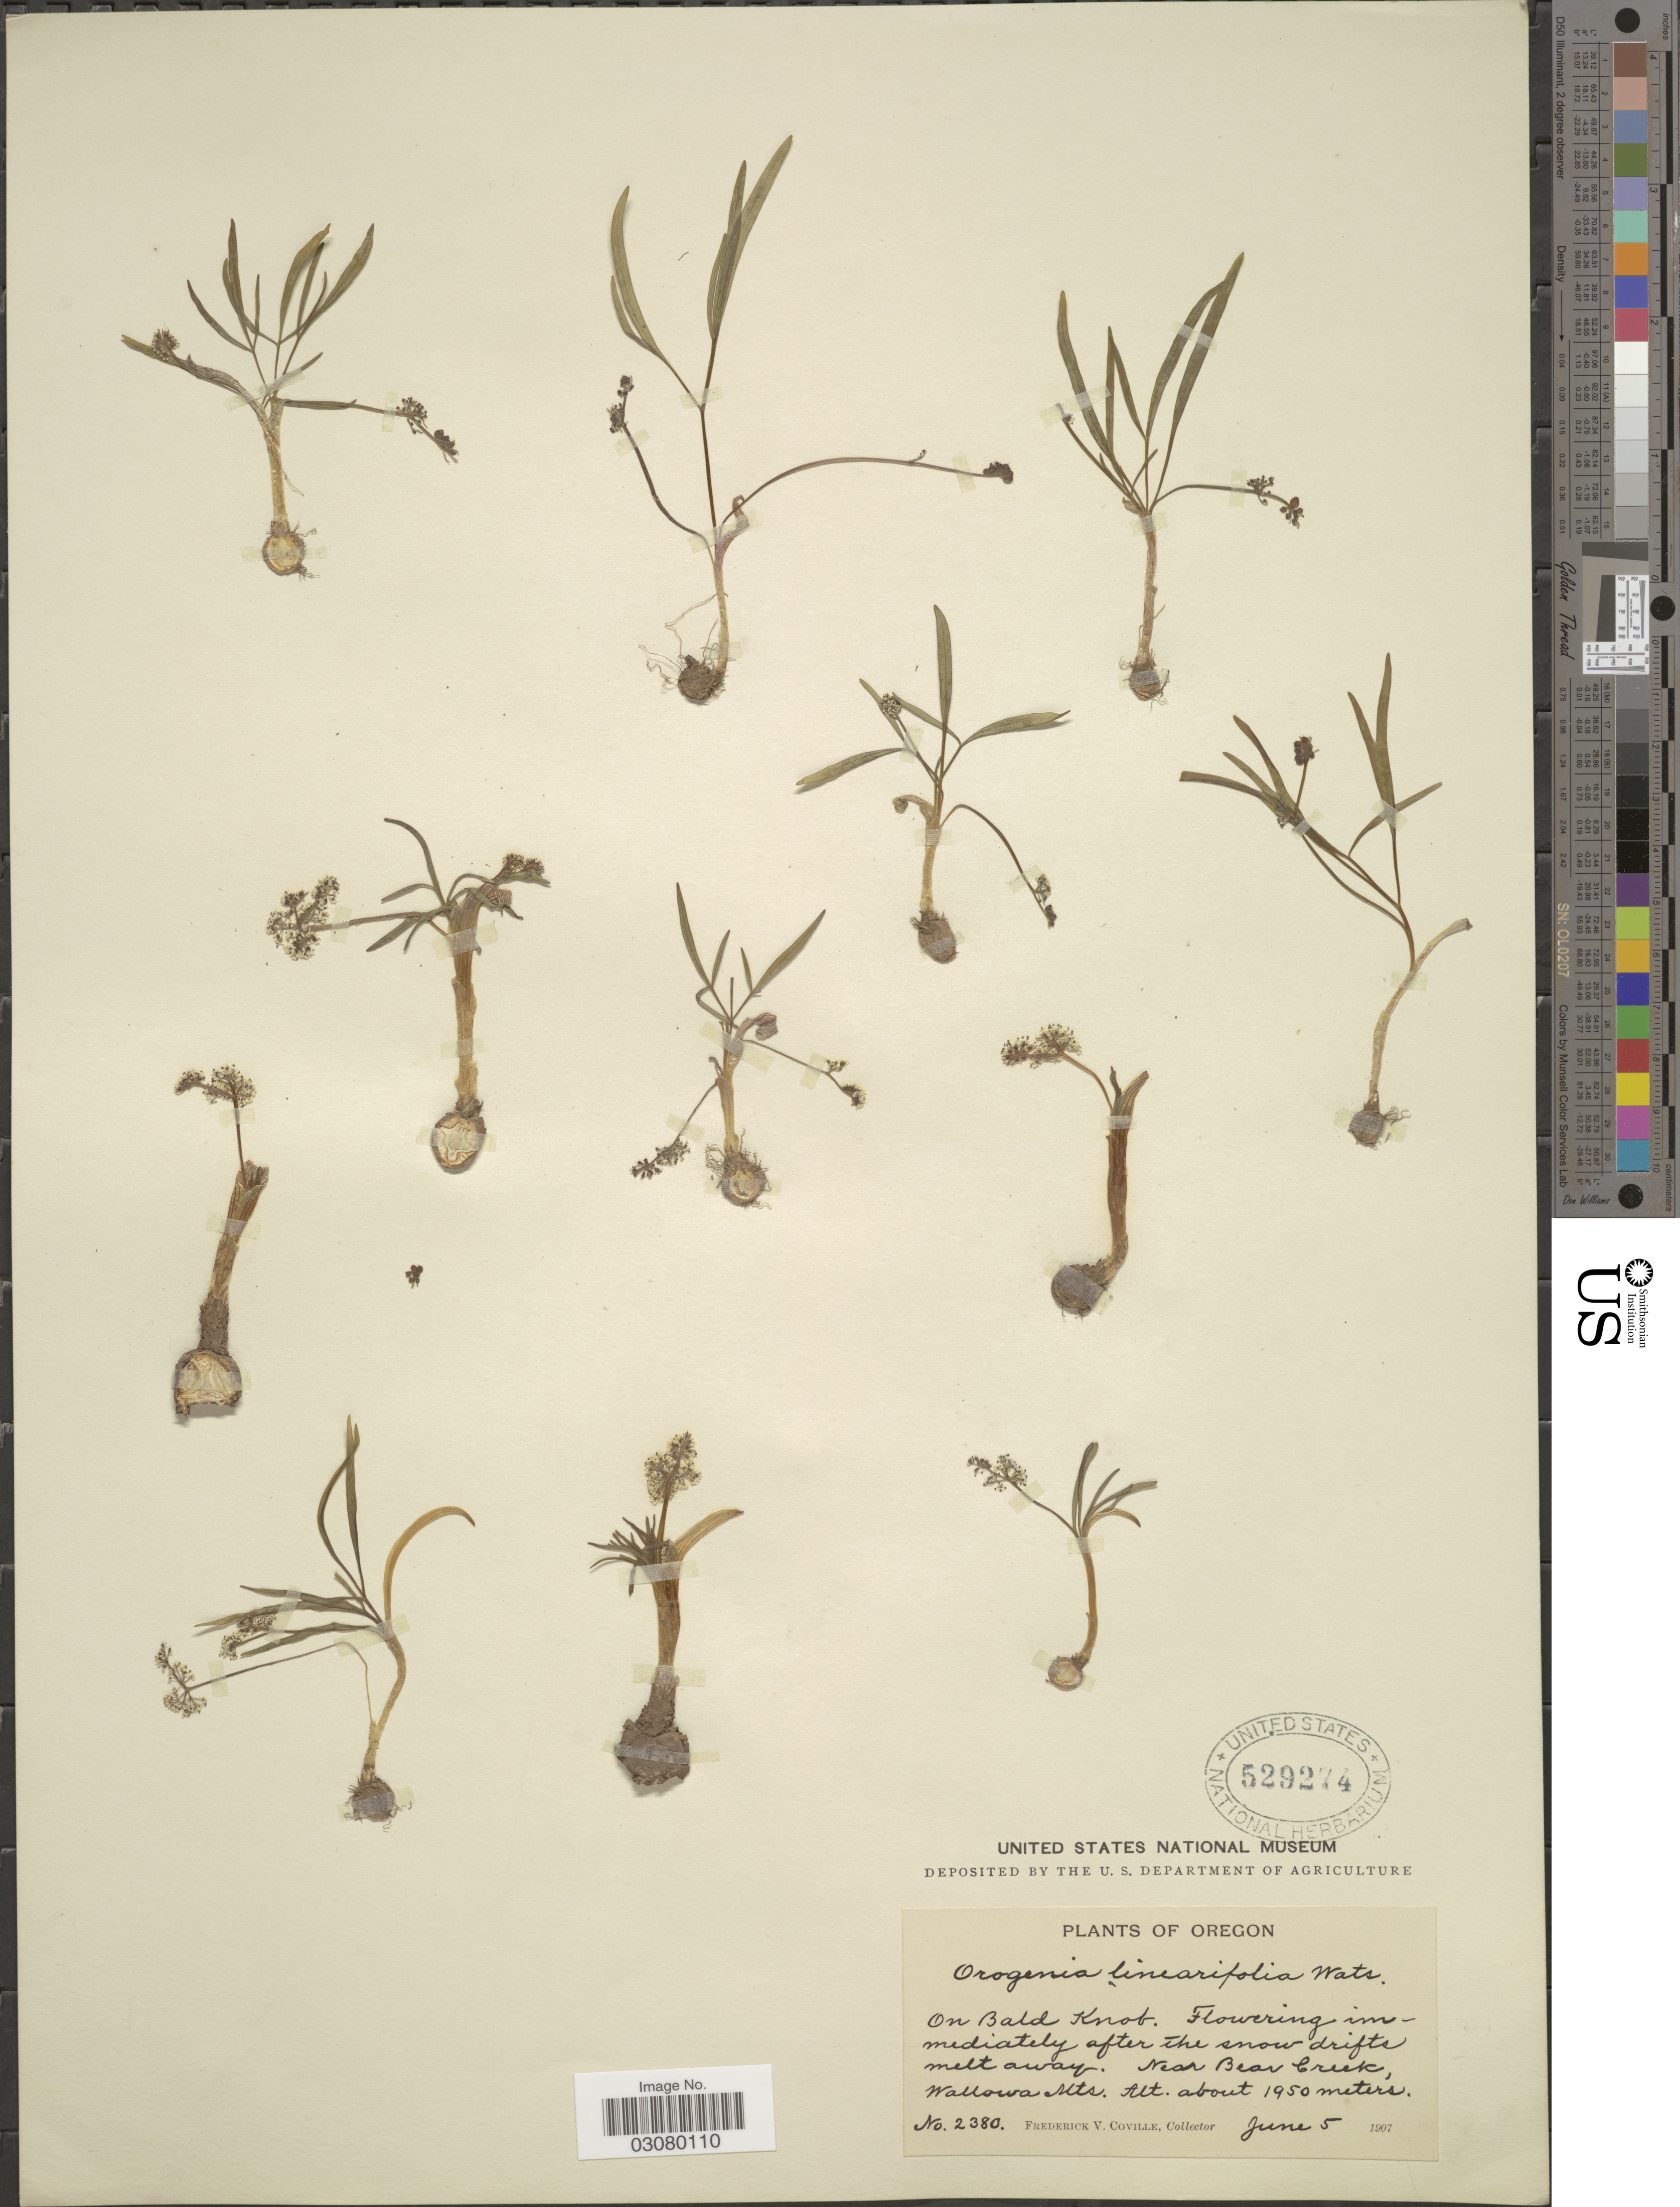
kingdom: Plantae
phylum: Tracheophyta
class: Magnoliopsida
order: Apiales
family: Apiaceae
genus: Orogenia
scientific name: Orogenia linearifolia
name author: S. Watson in C. King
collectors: F. V. Coville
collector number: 2380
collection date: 1907-06-05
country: United States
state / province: Oregon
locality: On Bald Knob. Near Bear Creek, Wallowa Mts.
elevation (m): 1950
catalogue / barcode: US 529274